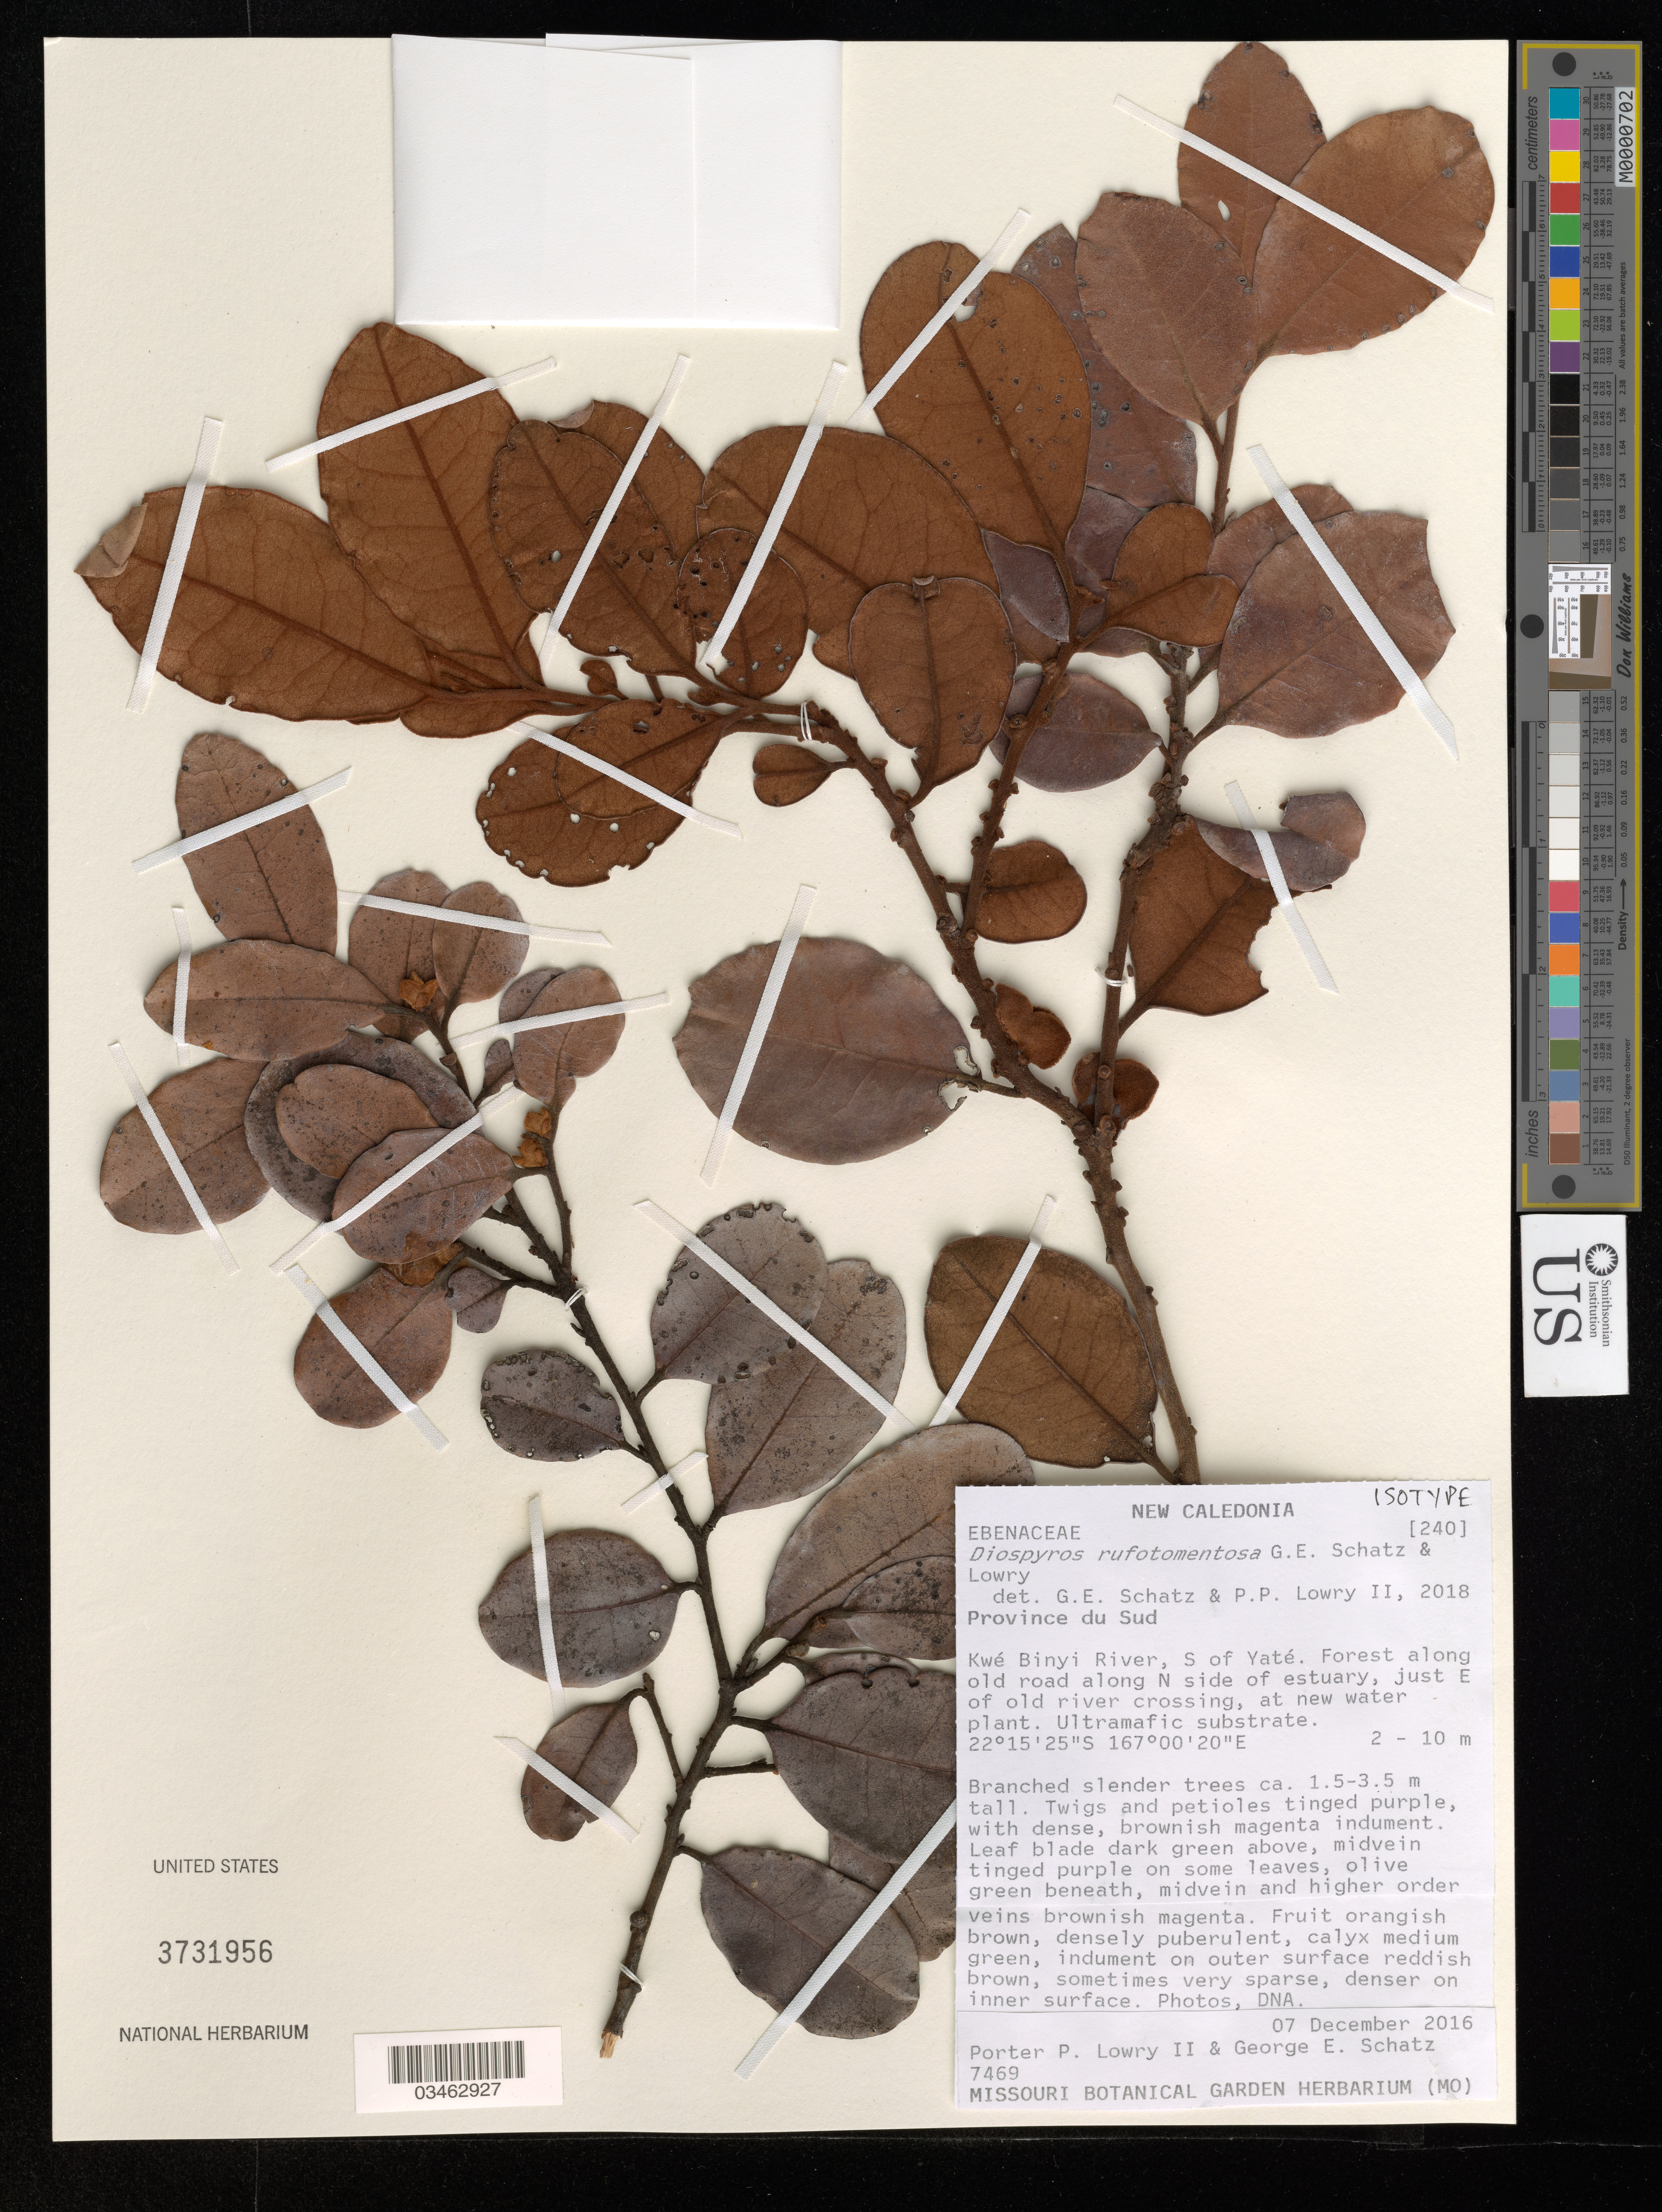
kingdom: Plantae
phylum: Tracheophyta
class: Magnoliopsida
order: Ericales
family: Ebenaceae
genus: Diospyros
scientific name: Diospyros rufotomentosa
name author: G.E. Schatz & Lowry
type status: Isotype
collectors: P. Lowry & G. Schatz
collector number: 7469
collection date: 2016-12-07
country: New Caledonia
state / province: Sud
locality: Kwé Binyi River, S of Yaté. Forest along old road along N side of estuary, just E of old river crossing, at new water plant.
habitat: Forest along old road along N side of estuary, just E of old river crossing, at new water plant.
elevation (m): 2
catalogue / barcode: US 3731956